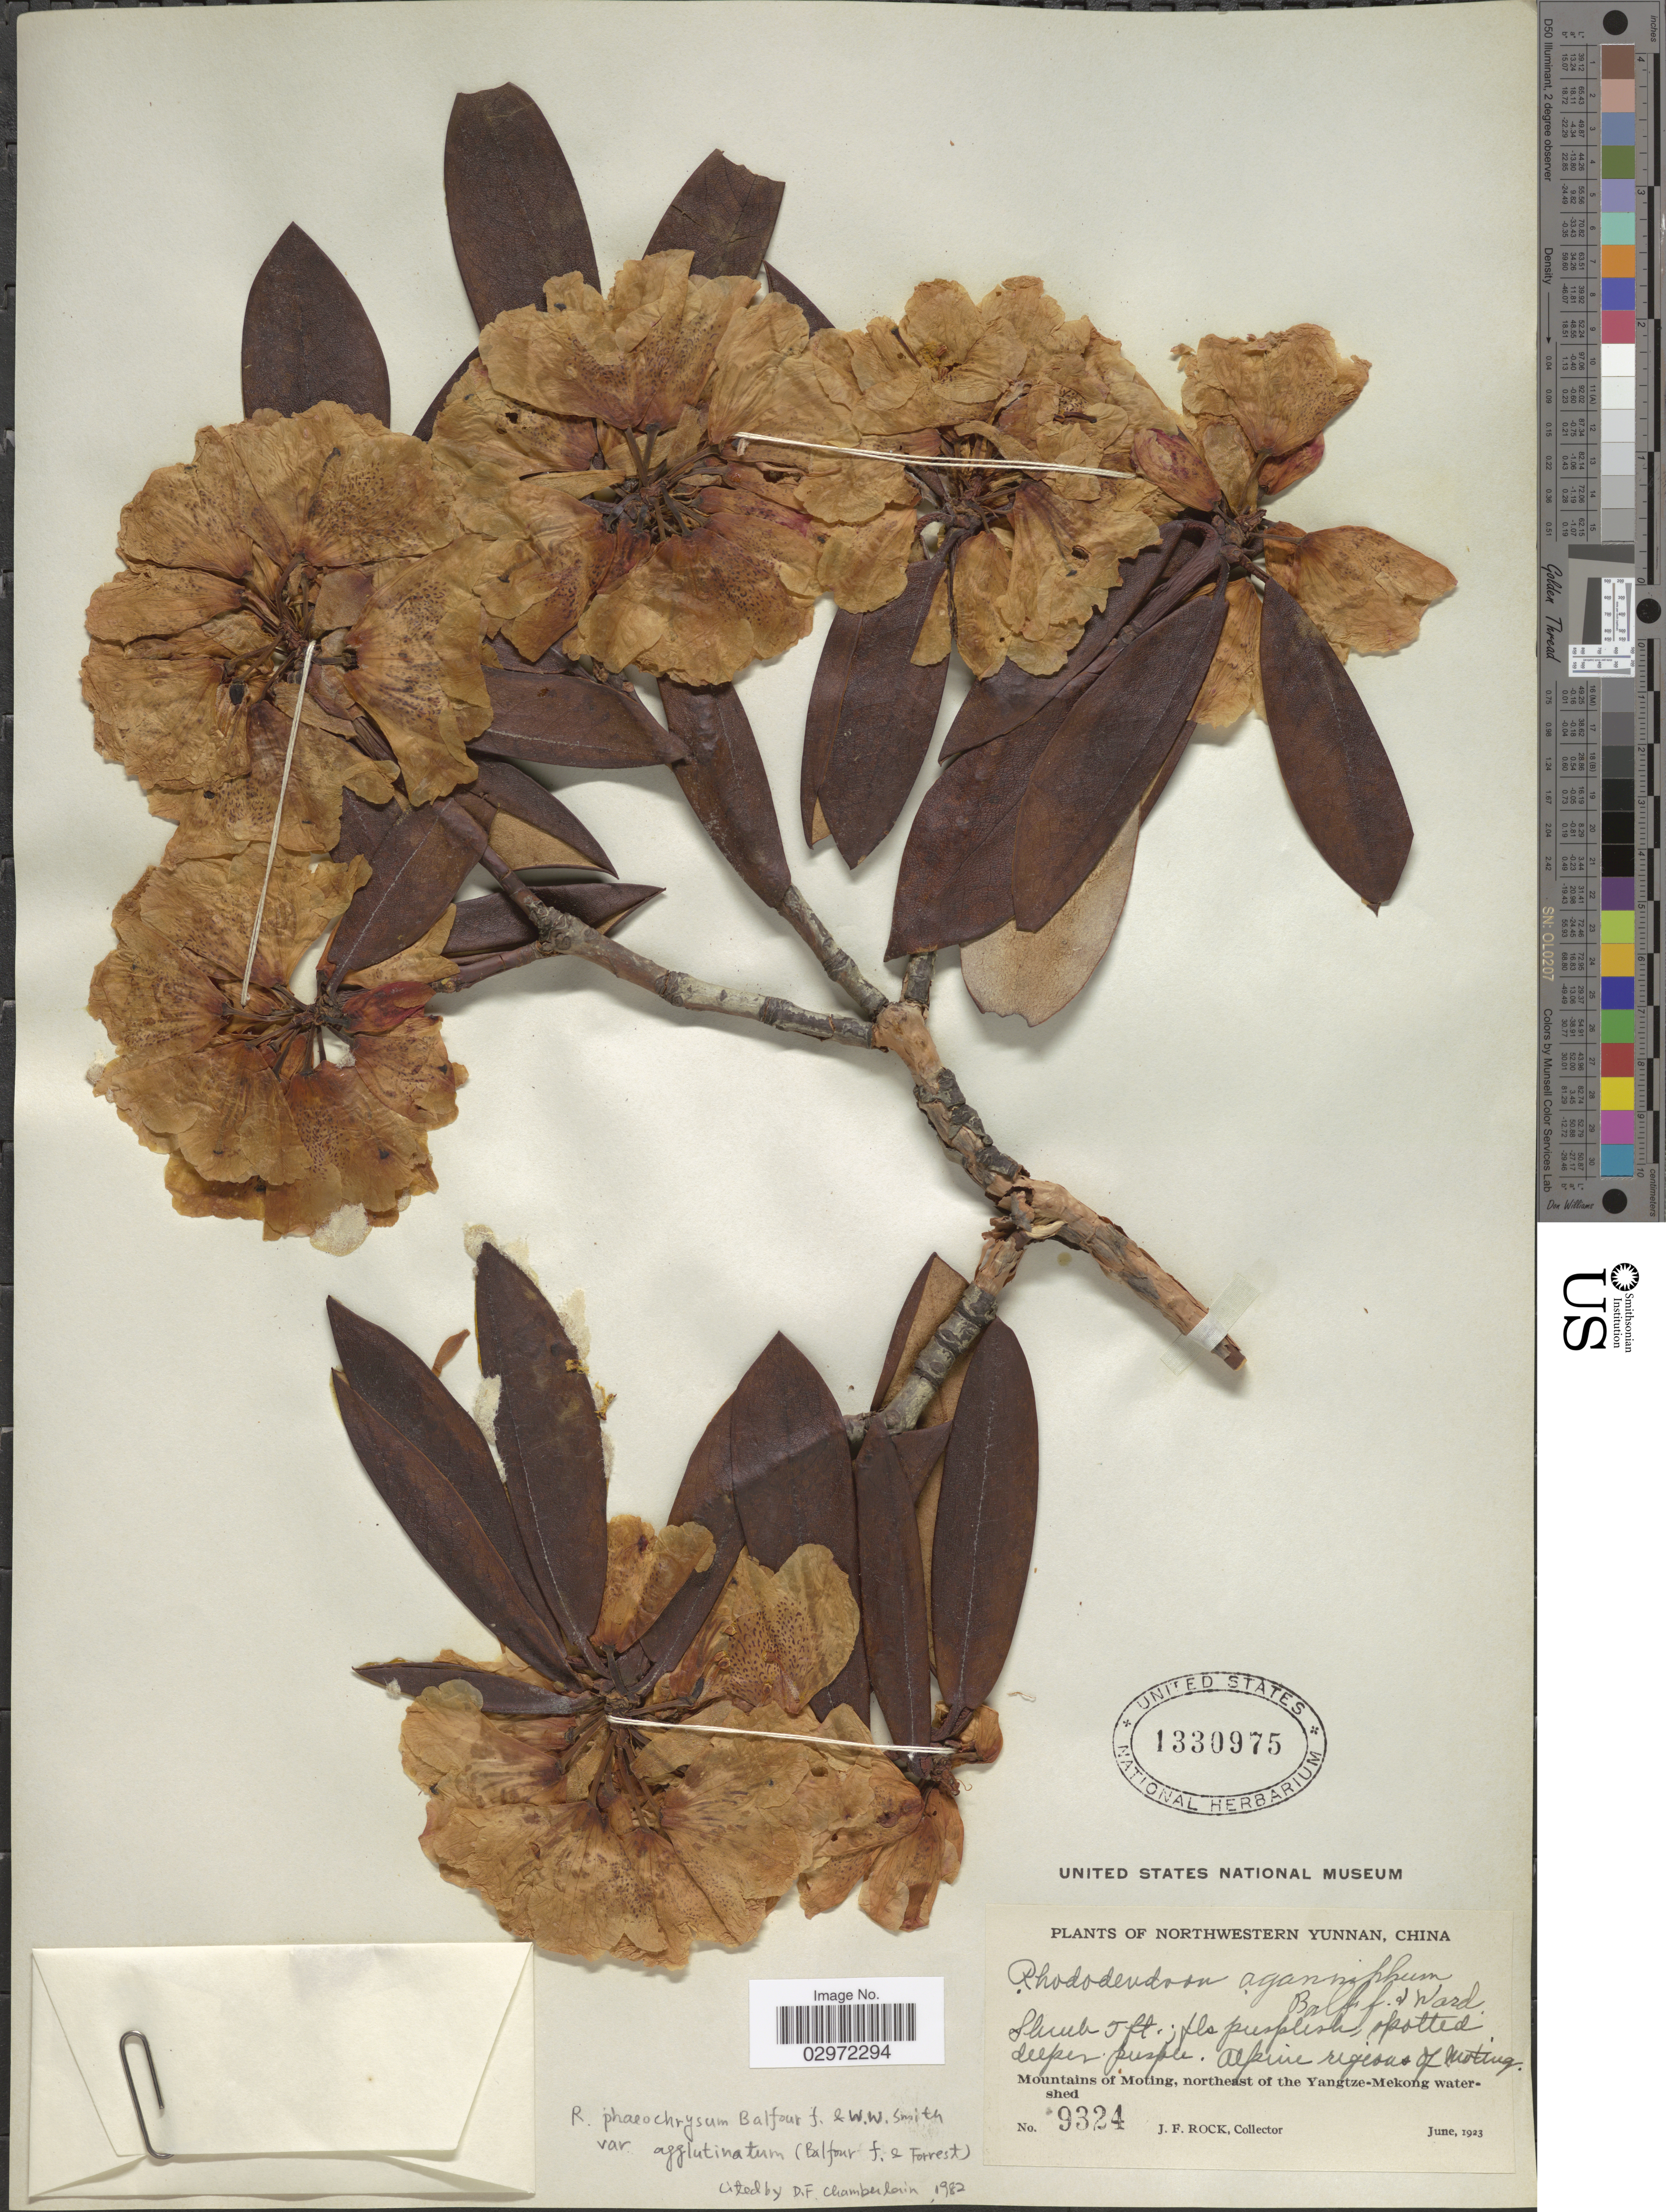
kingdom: Plantae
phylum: Tracheophyta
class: Magnoliopsida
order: Ericales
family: Ericaceae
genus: Rhododendron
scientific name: Rhododendron phaeochrysum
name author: Balf. f. & W.W. Sm.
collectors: J. Rock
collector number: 9324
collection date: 1923-06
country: China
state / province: Yunnan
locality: Alpine region of Moting, Northwestern Yunnan, Mountains of Moting, northeast of the Yangtze-Mekong watershed.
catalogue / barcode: US 1330975